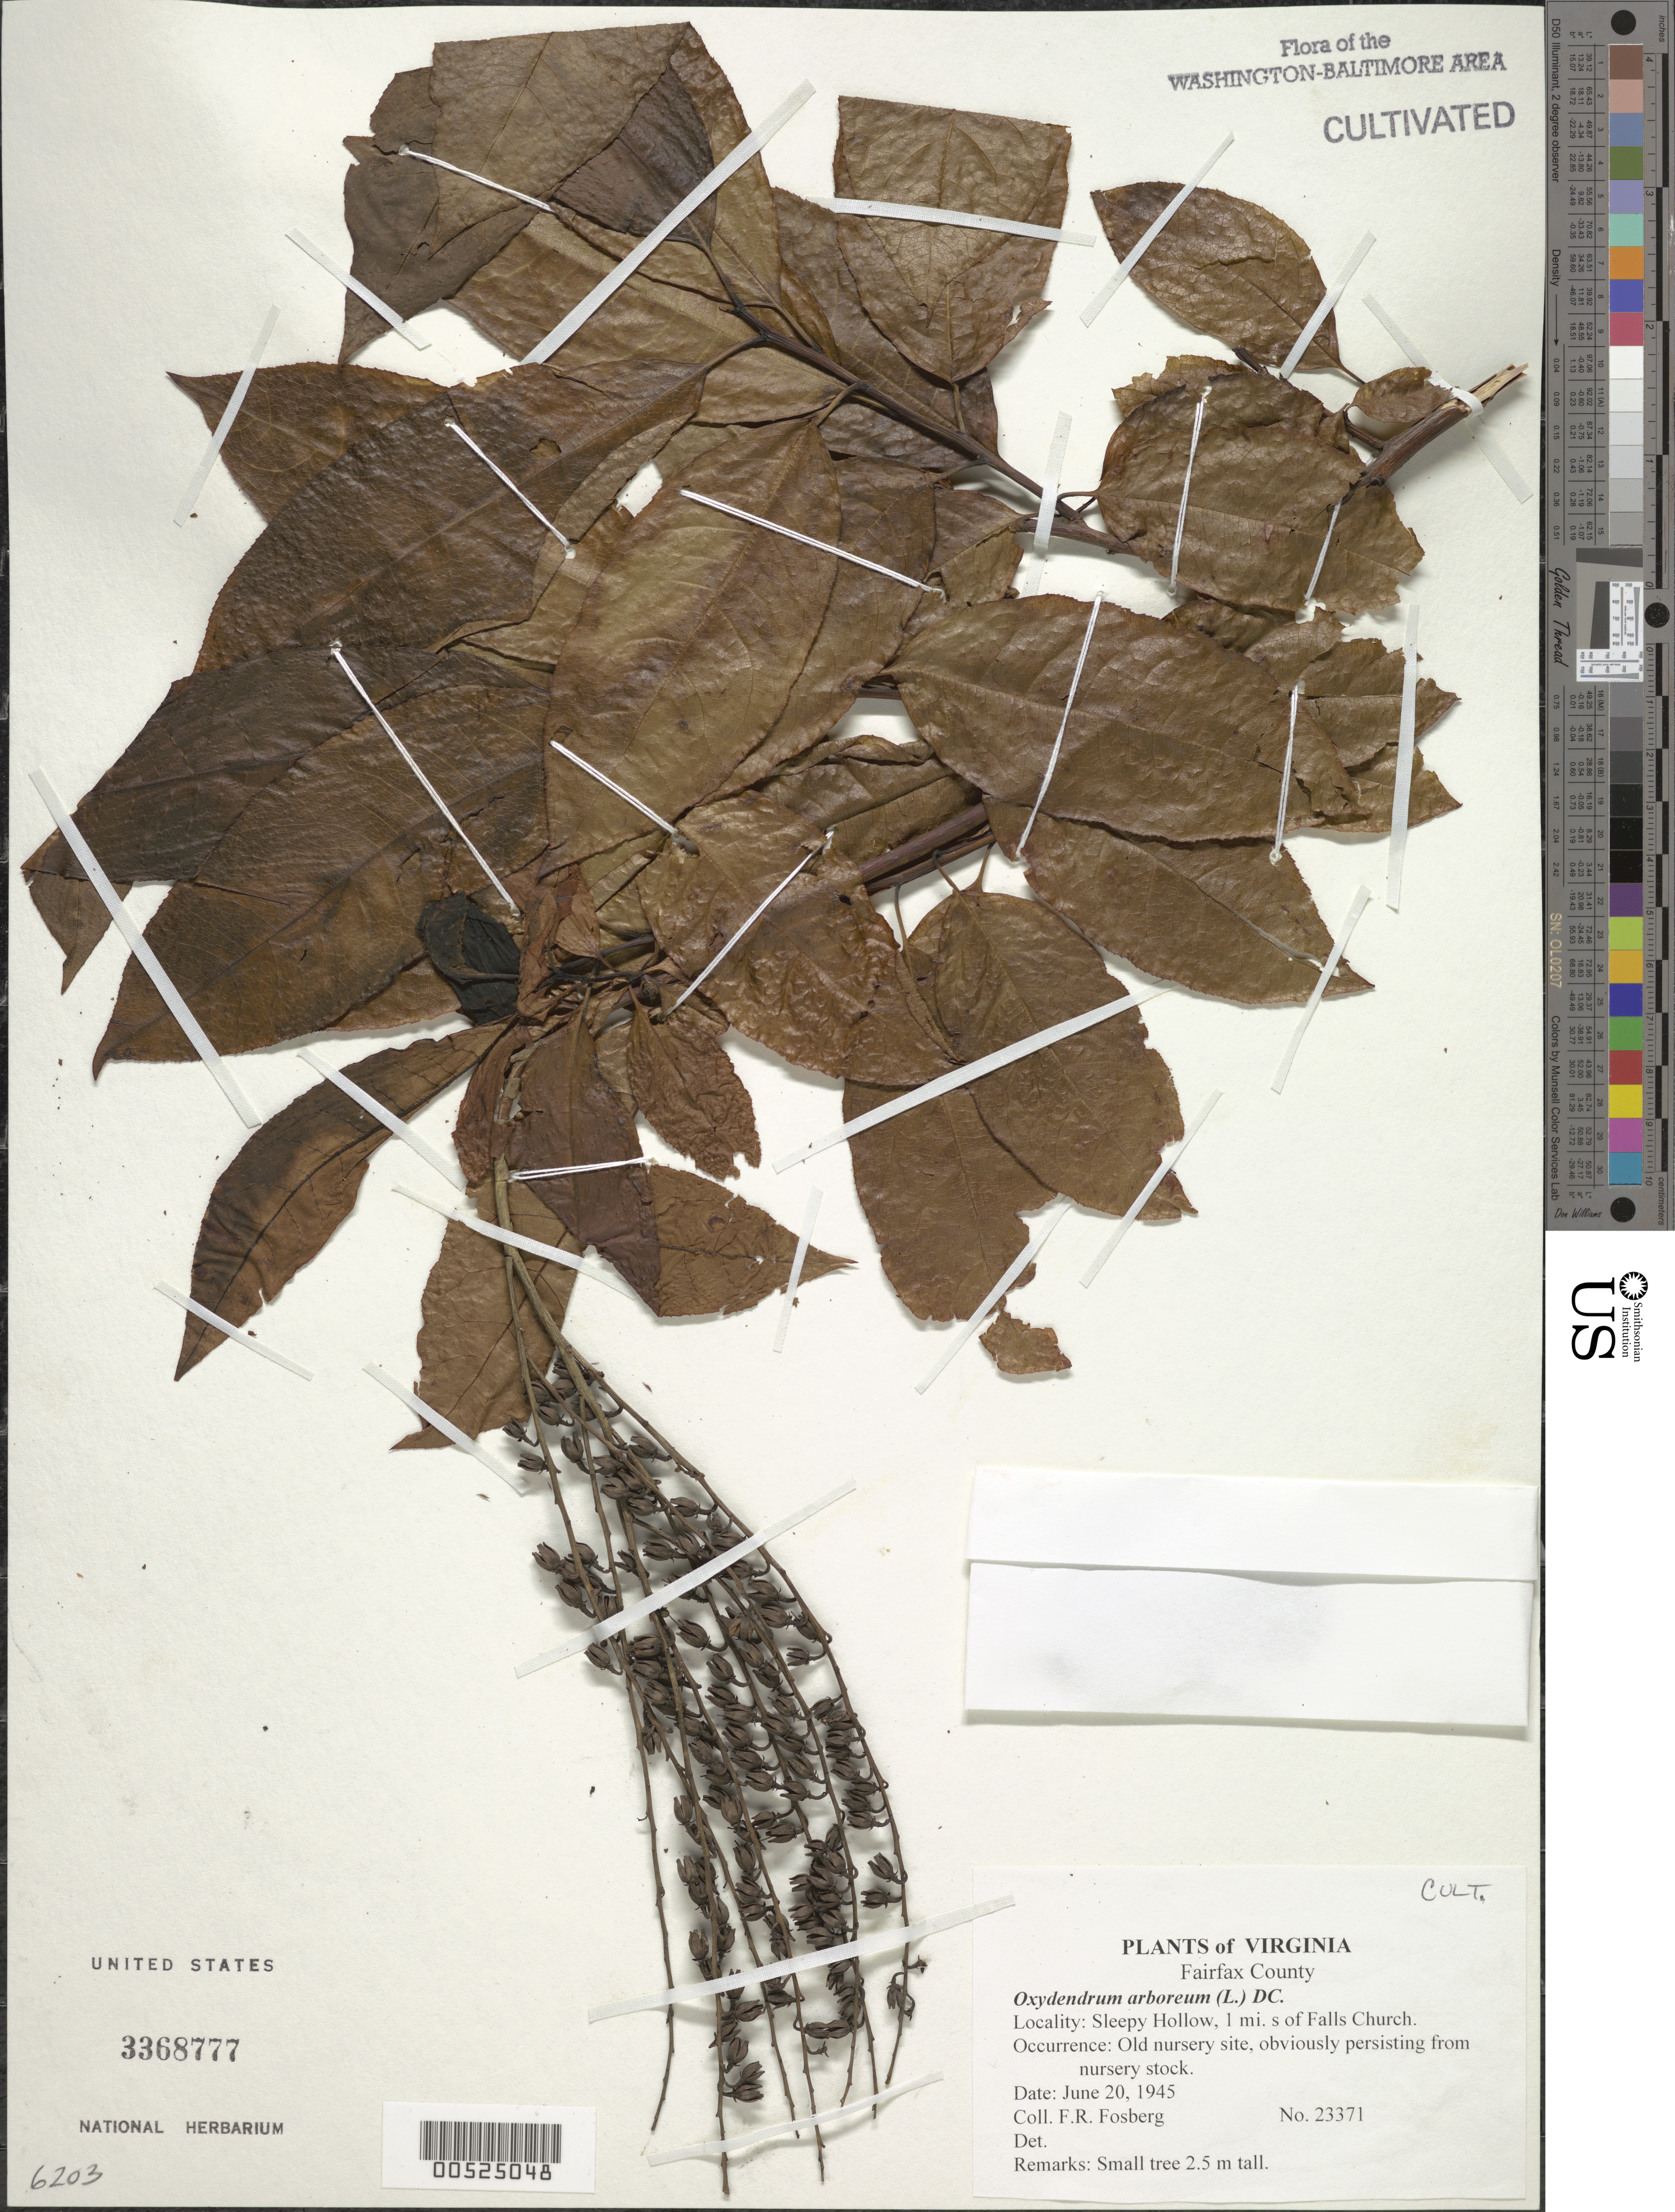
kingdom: Plantae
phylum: Tracheophyta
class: Magnoliopsida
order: Ericales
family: Ericaceae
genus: Oxydendrum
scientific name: Oxydendrum arboreum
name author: (L.) DC.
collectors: F. R. Fosberg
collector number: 23371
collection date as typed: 20 Jun 1945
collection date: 1945-06-20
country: United States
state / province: Virginia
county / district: Fairfax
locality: Sleepy Hollow, 1 mi. S of Falls Church.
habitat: Old nursery site, obviously persisting from nursery stock.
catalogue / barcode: US 3368777